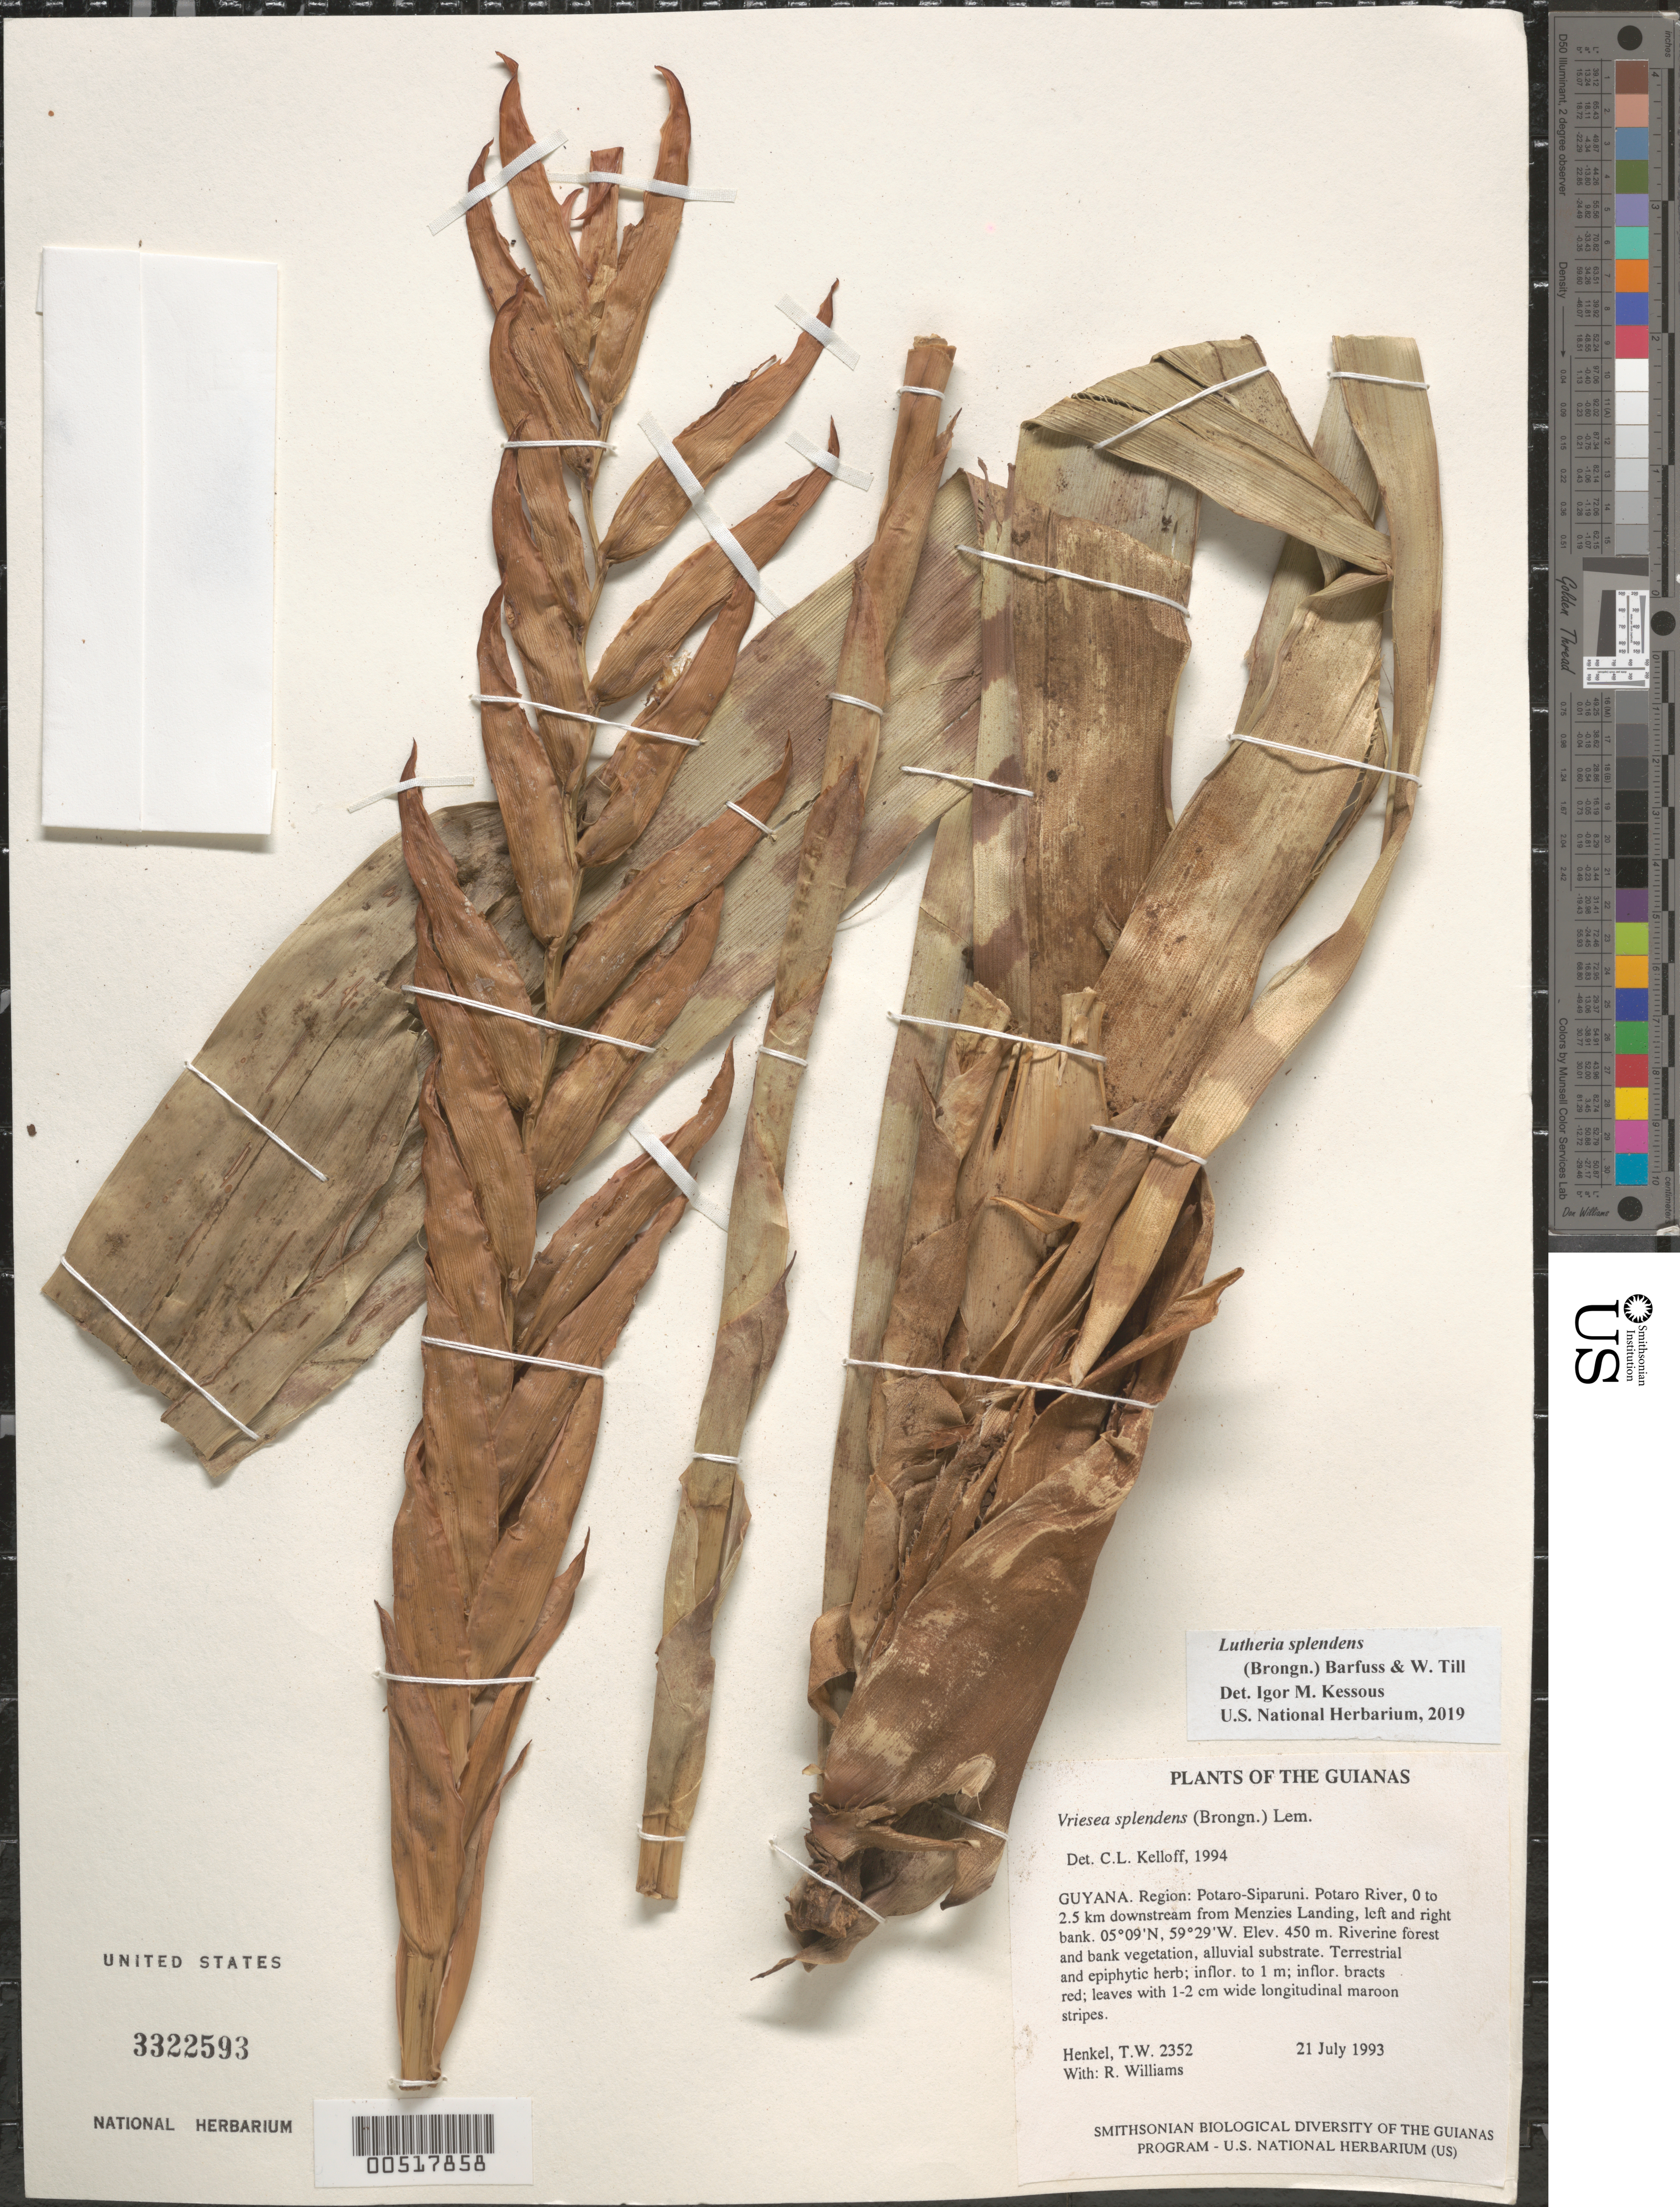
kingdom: Plantae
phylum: Tracheophyta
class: Liliopsida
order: Poales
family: Bromeliaceae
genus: Lutheria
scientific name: Lutheria splendens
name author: (Brongn.) W. Till & Barfuss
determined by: Kessous, Igor M.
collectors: T. Henkel & R. Williams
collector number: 2352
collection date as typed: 21 July 1993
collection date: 1993-07-21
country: Guyana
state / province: Potaro-Siparuni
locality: Potaro River, 0 to 2.5 km downstream from Menzies Landing, left and right bank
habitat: Riverine forest and bank vegetation, alluvial substrate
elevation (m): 450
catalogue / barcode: US 3322593